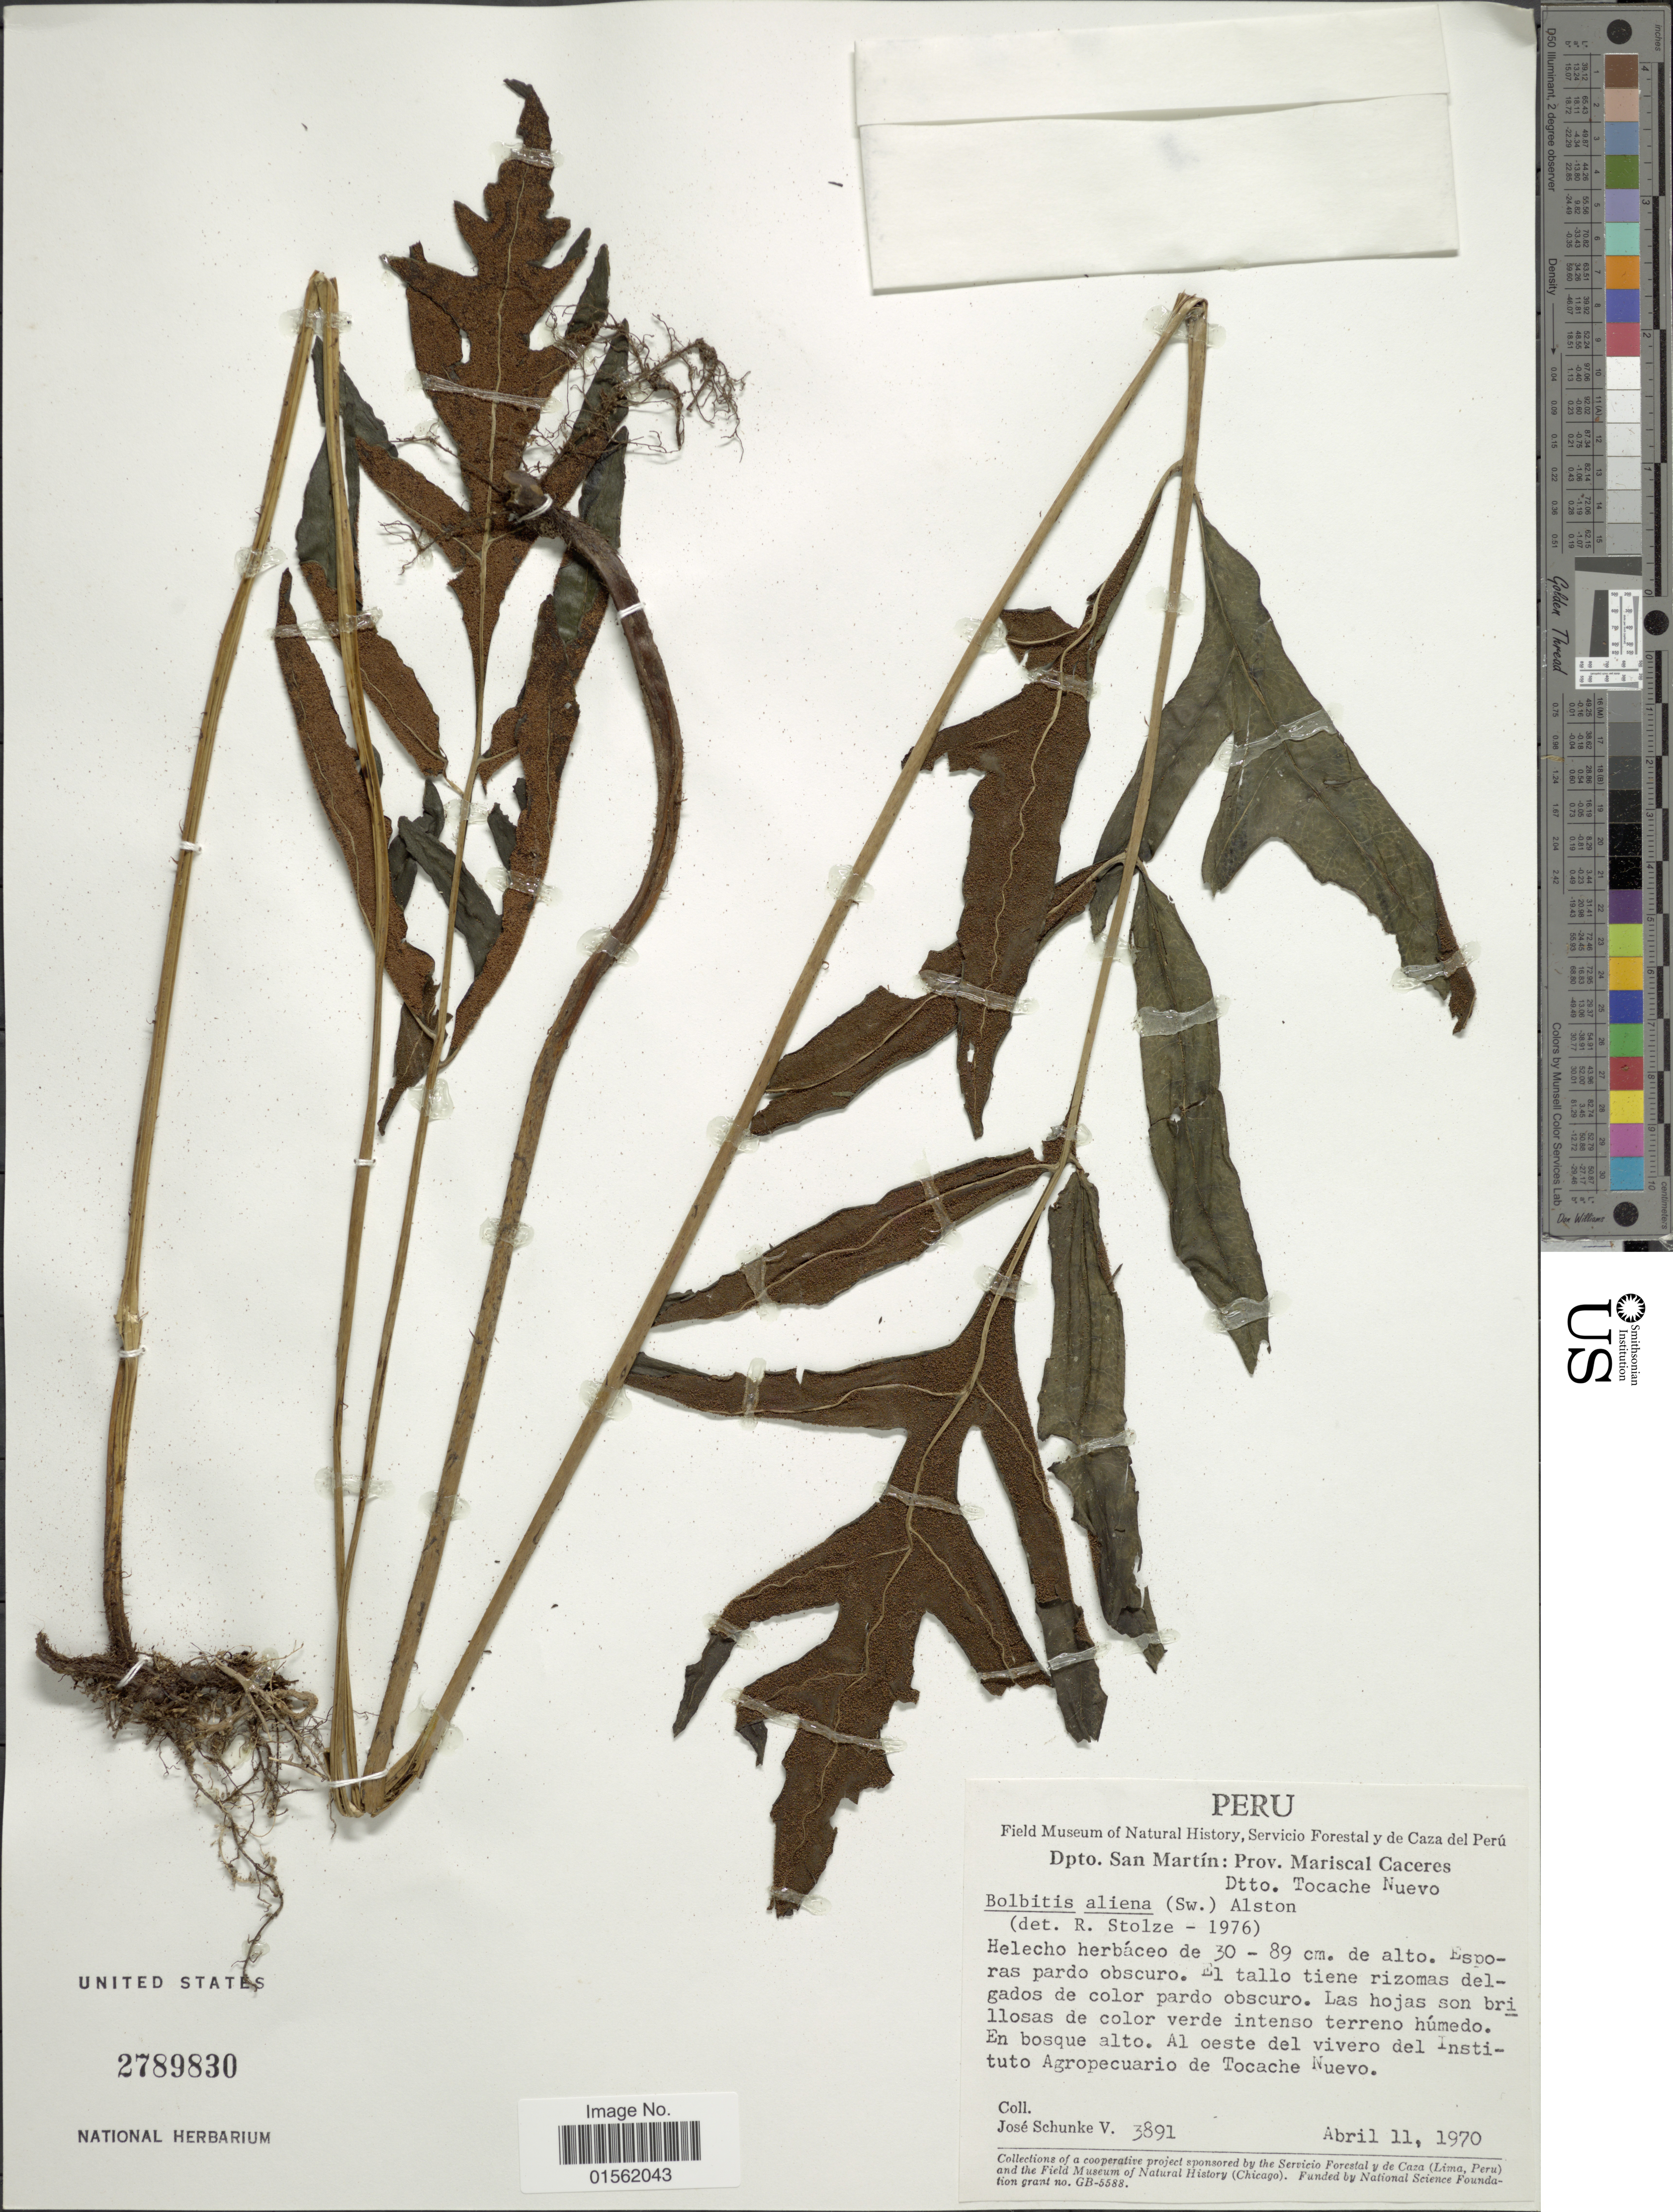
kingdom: Plantae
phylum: Tracheophyta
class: Polypodiopsida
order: Polypodiales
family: Dryopteridaceae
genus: Bolbitis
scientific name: Bolbitis aliena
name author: (Sw.) Alston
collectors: J. Schunke Vigo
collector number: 3891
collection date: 1970-04-11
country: Peru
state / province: San Martín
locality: Prov. Mariscal Caceres. Dtto. Tocache Nuevo. Las Hojas son brillosas de color verde intenso terreno húmedo. En bosque alto. Al oeste del vivero del Instituto Agropecuario de Tocache Nuevo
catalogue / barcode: US 2789830